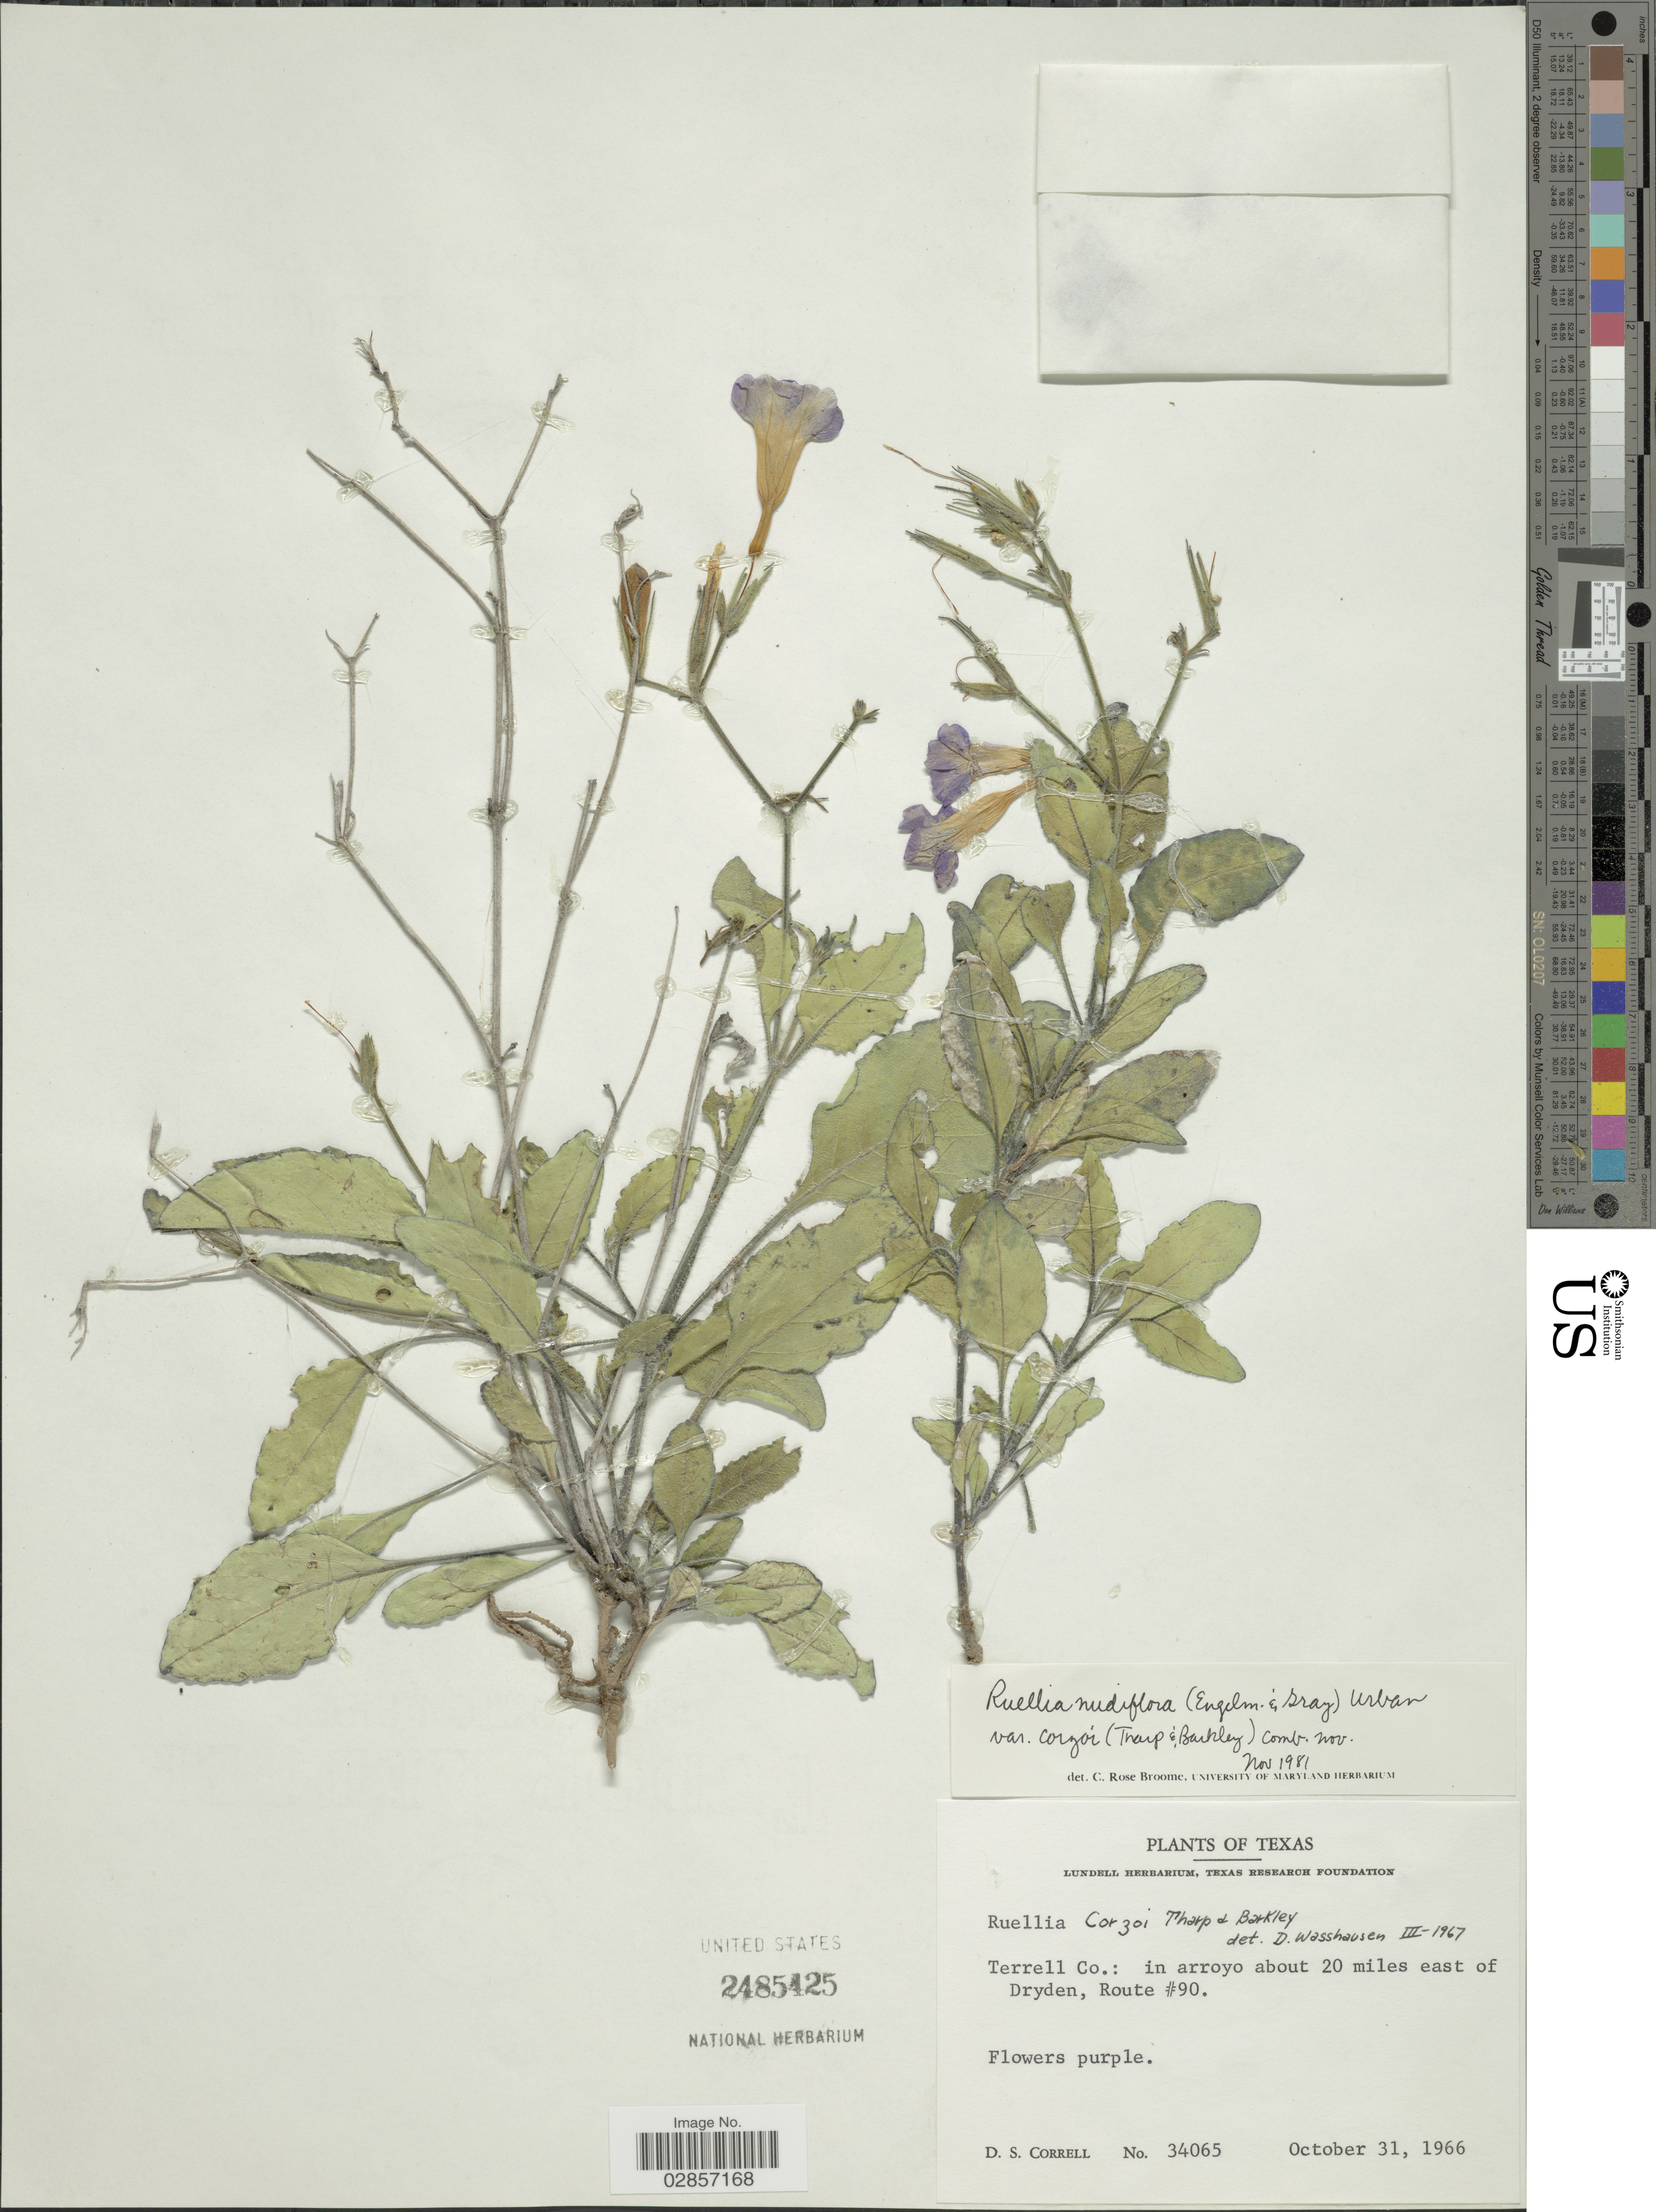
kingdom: Plantae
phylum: Tracheophyta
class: Magnoliopsida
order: Lamiales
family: Acanthaceae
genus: Ruellia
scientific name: Ruellia corzoi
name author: Tharp & F.A. Barkley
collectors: D. S. Correll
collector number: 34065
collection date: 1966-10-31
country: United States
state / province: Texas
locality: Terrell Co.: in arroyo about 20 miles east of Dryden, Route #90.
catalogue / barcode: US 2485425